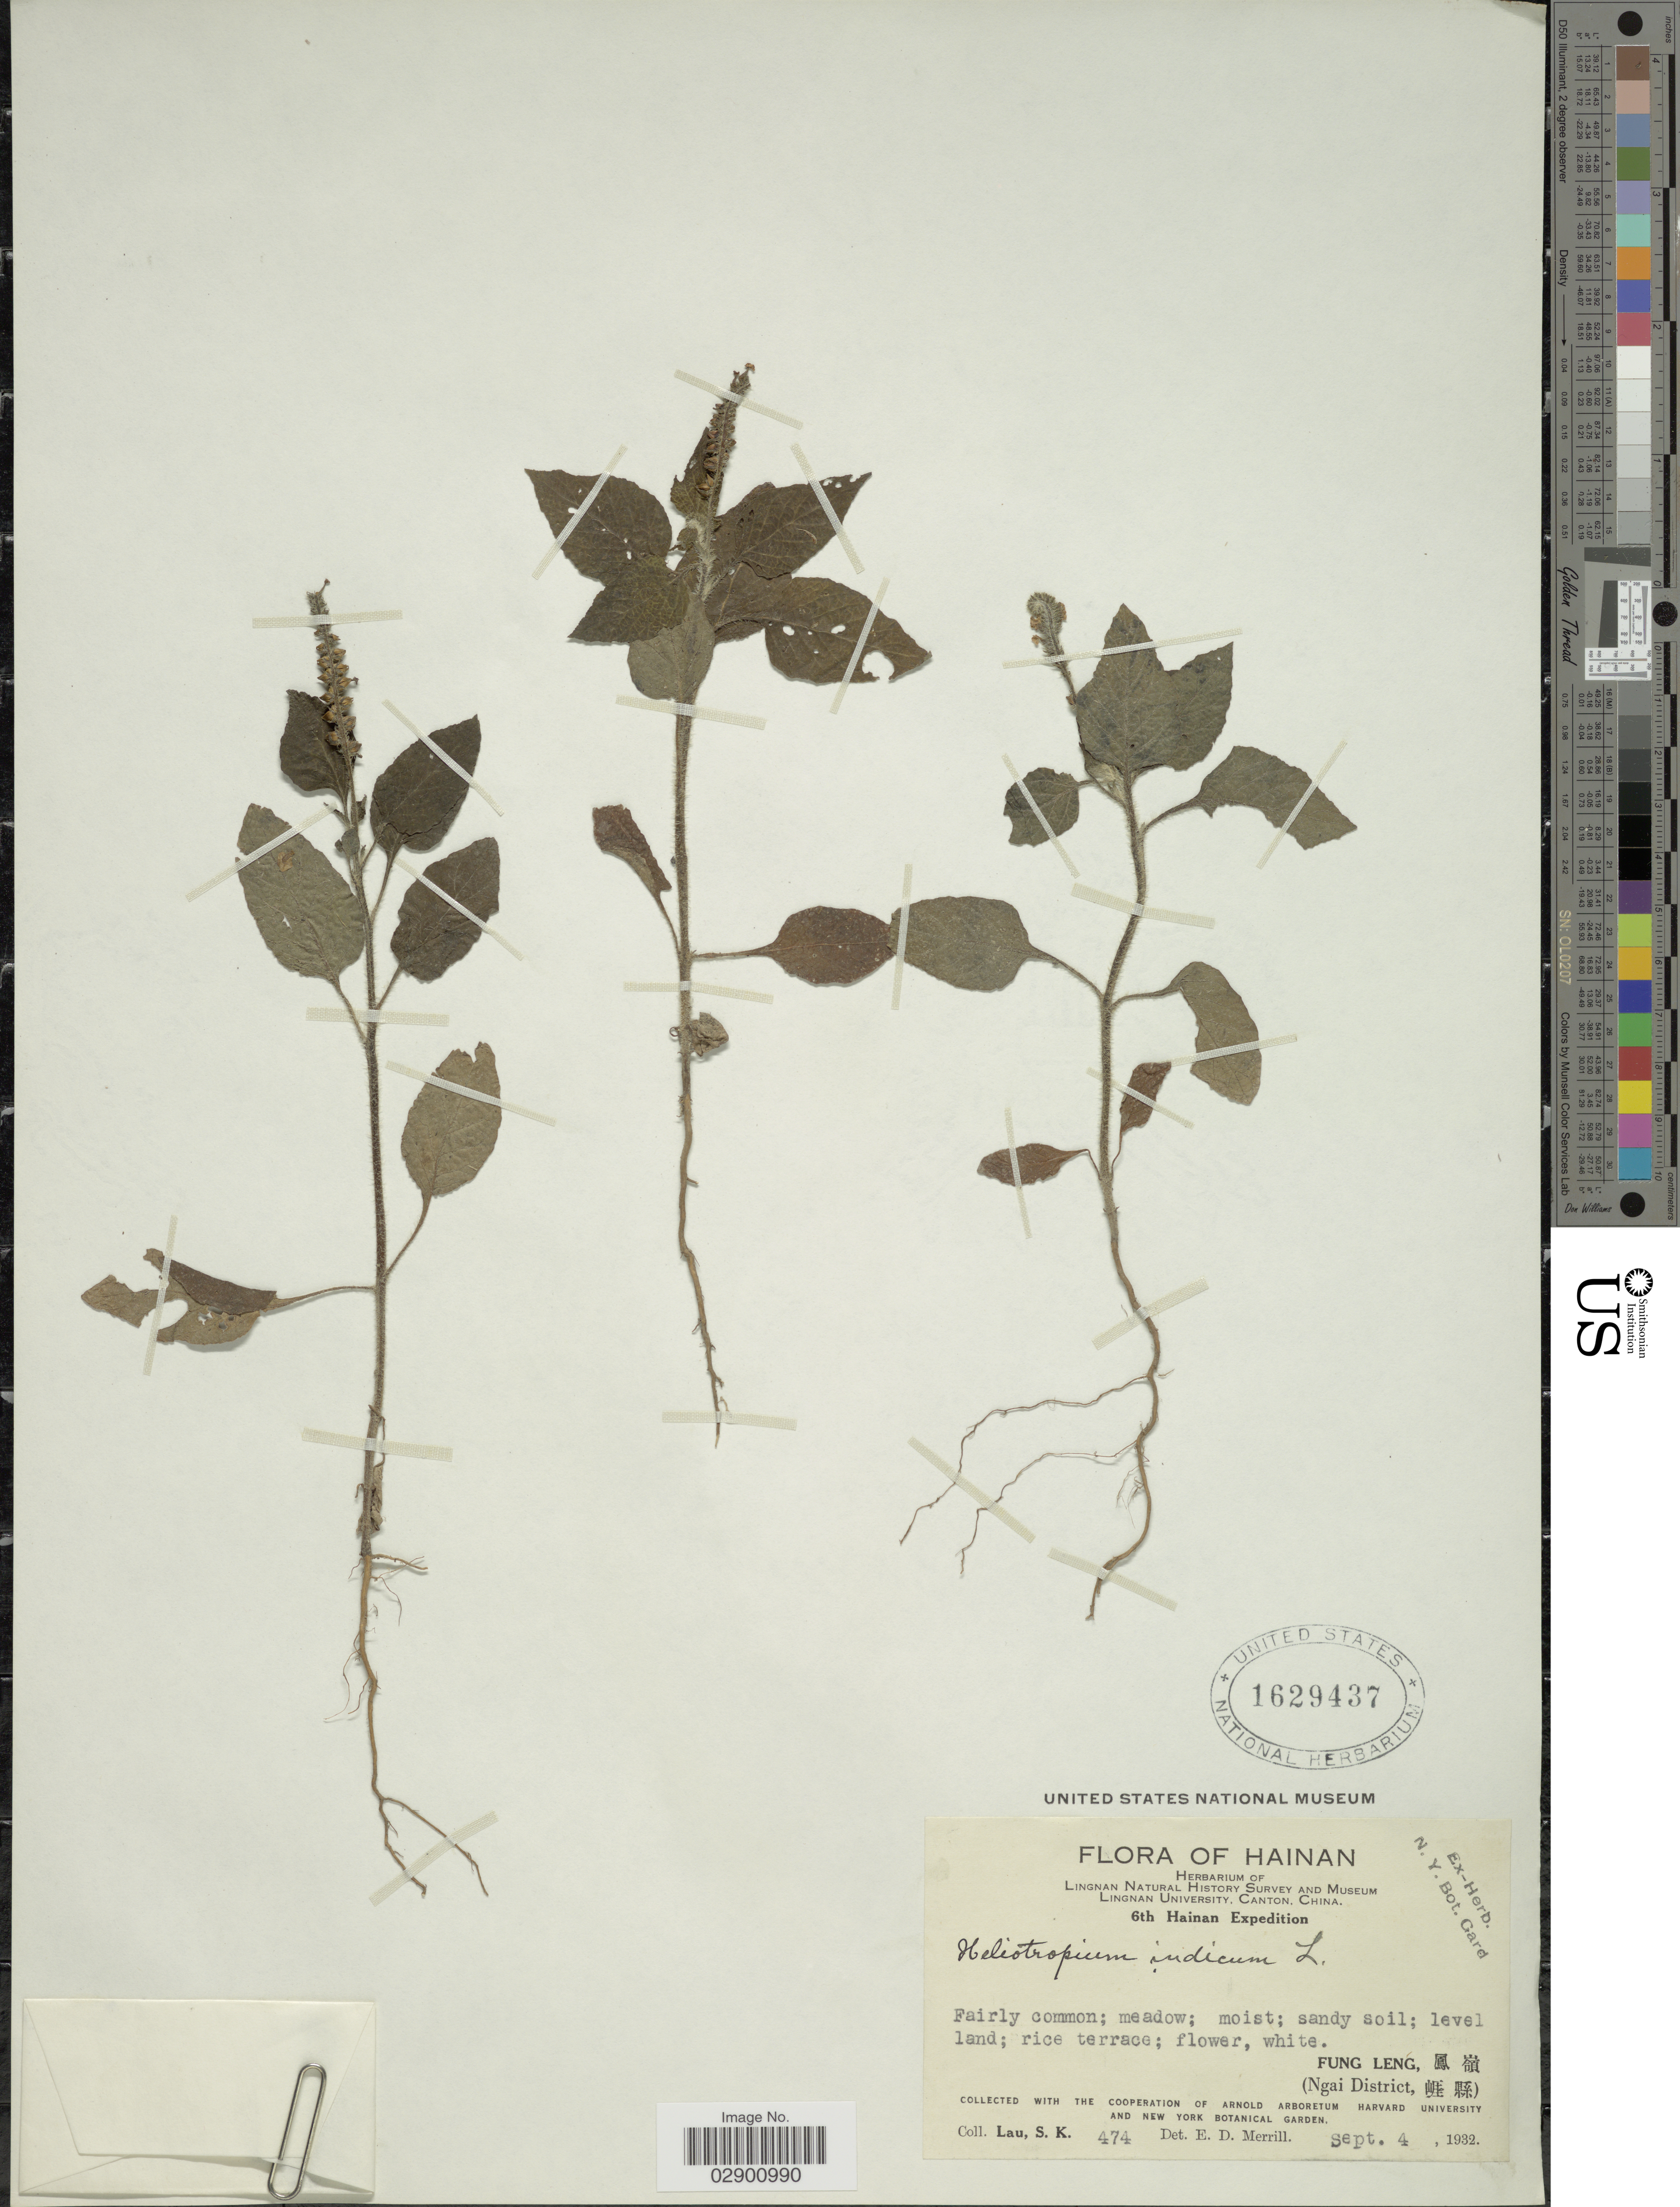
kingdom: Plantae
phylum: Tracheophyta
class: Magnoliopsida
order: Boraginales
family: Heliotropiaceae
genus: Heliotropium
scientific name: Heliotropium indicum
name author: L.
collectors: S. K. Lau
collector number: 474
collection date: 1932-09-04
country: China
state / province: Hainan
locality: Fung Leng, Ngai District.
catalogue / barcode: US 1629437